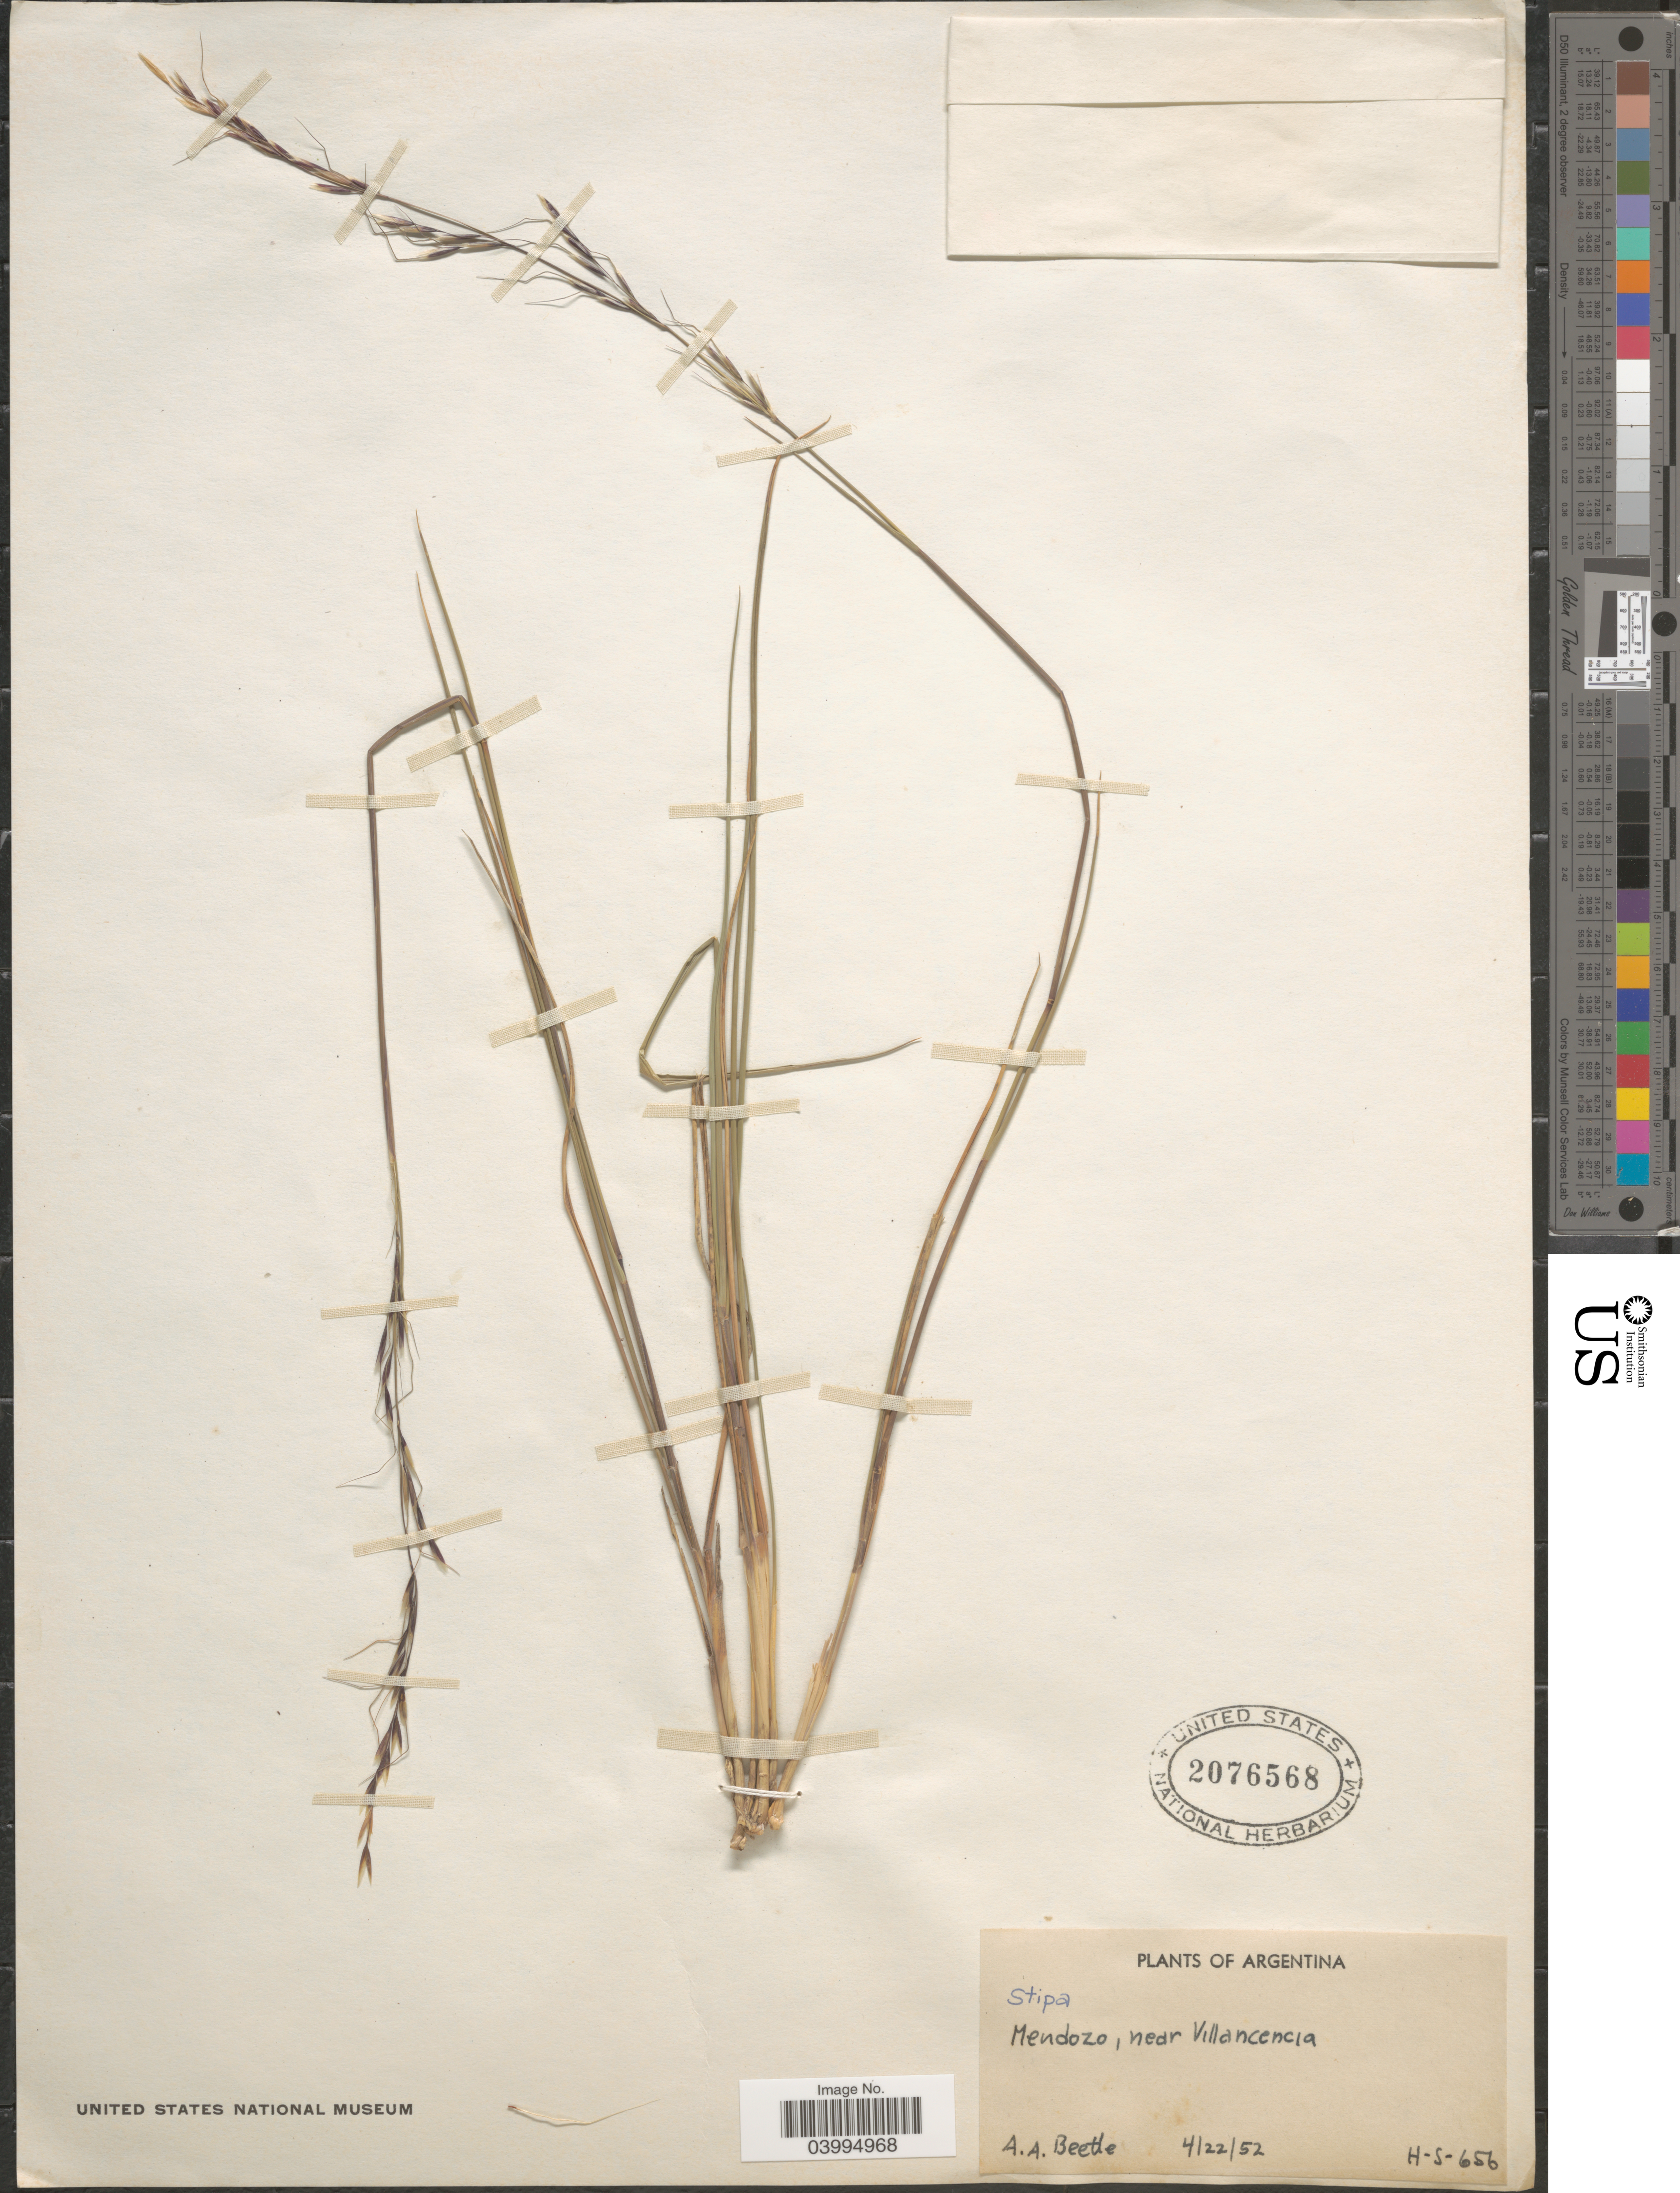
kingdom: Plantae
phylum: Tracheophyta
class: Liliopsida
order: Poales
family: Poaceae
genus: Stipa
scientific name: Stipa sp.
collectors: A. A. Beetle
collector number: H-S-656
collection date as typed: Transcribed d/m/y: 22/4/52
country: Argentina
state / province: Mendoza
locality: Mendozo, near Villancencia.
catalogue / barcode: US 2076568